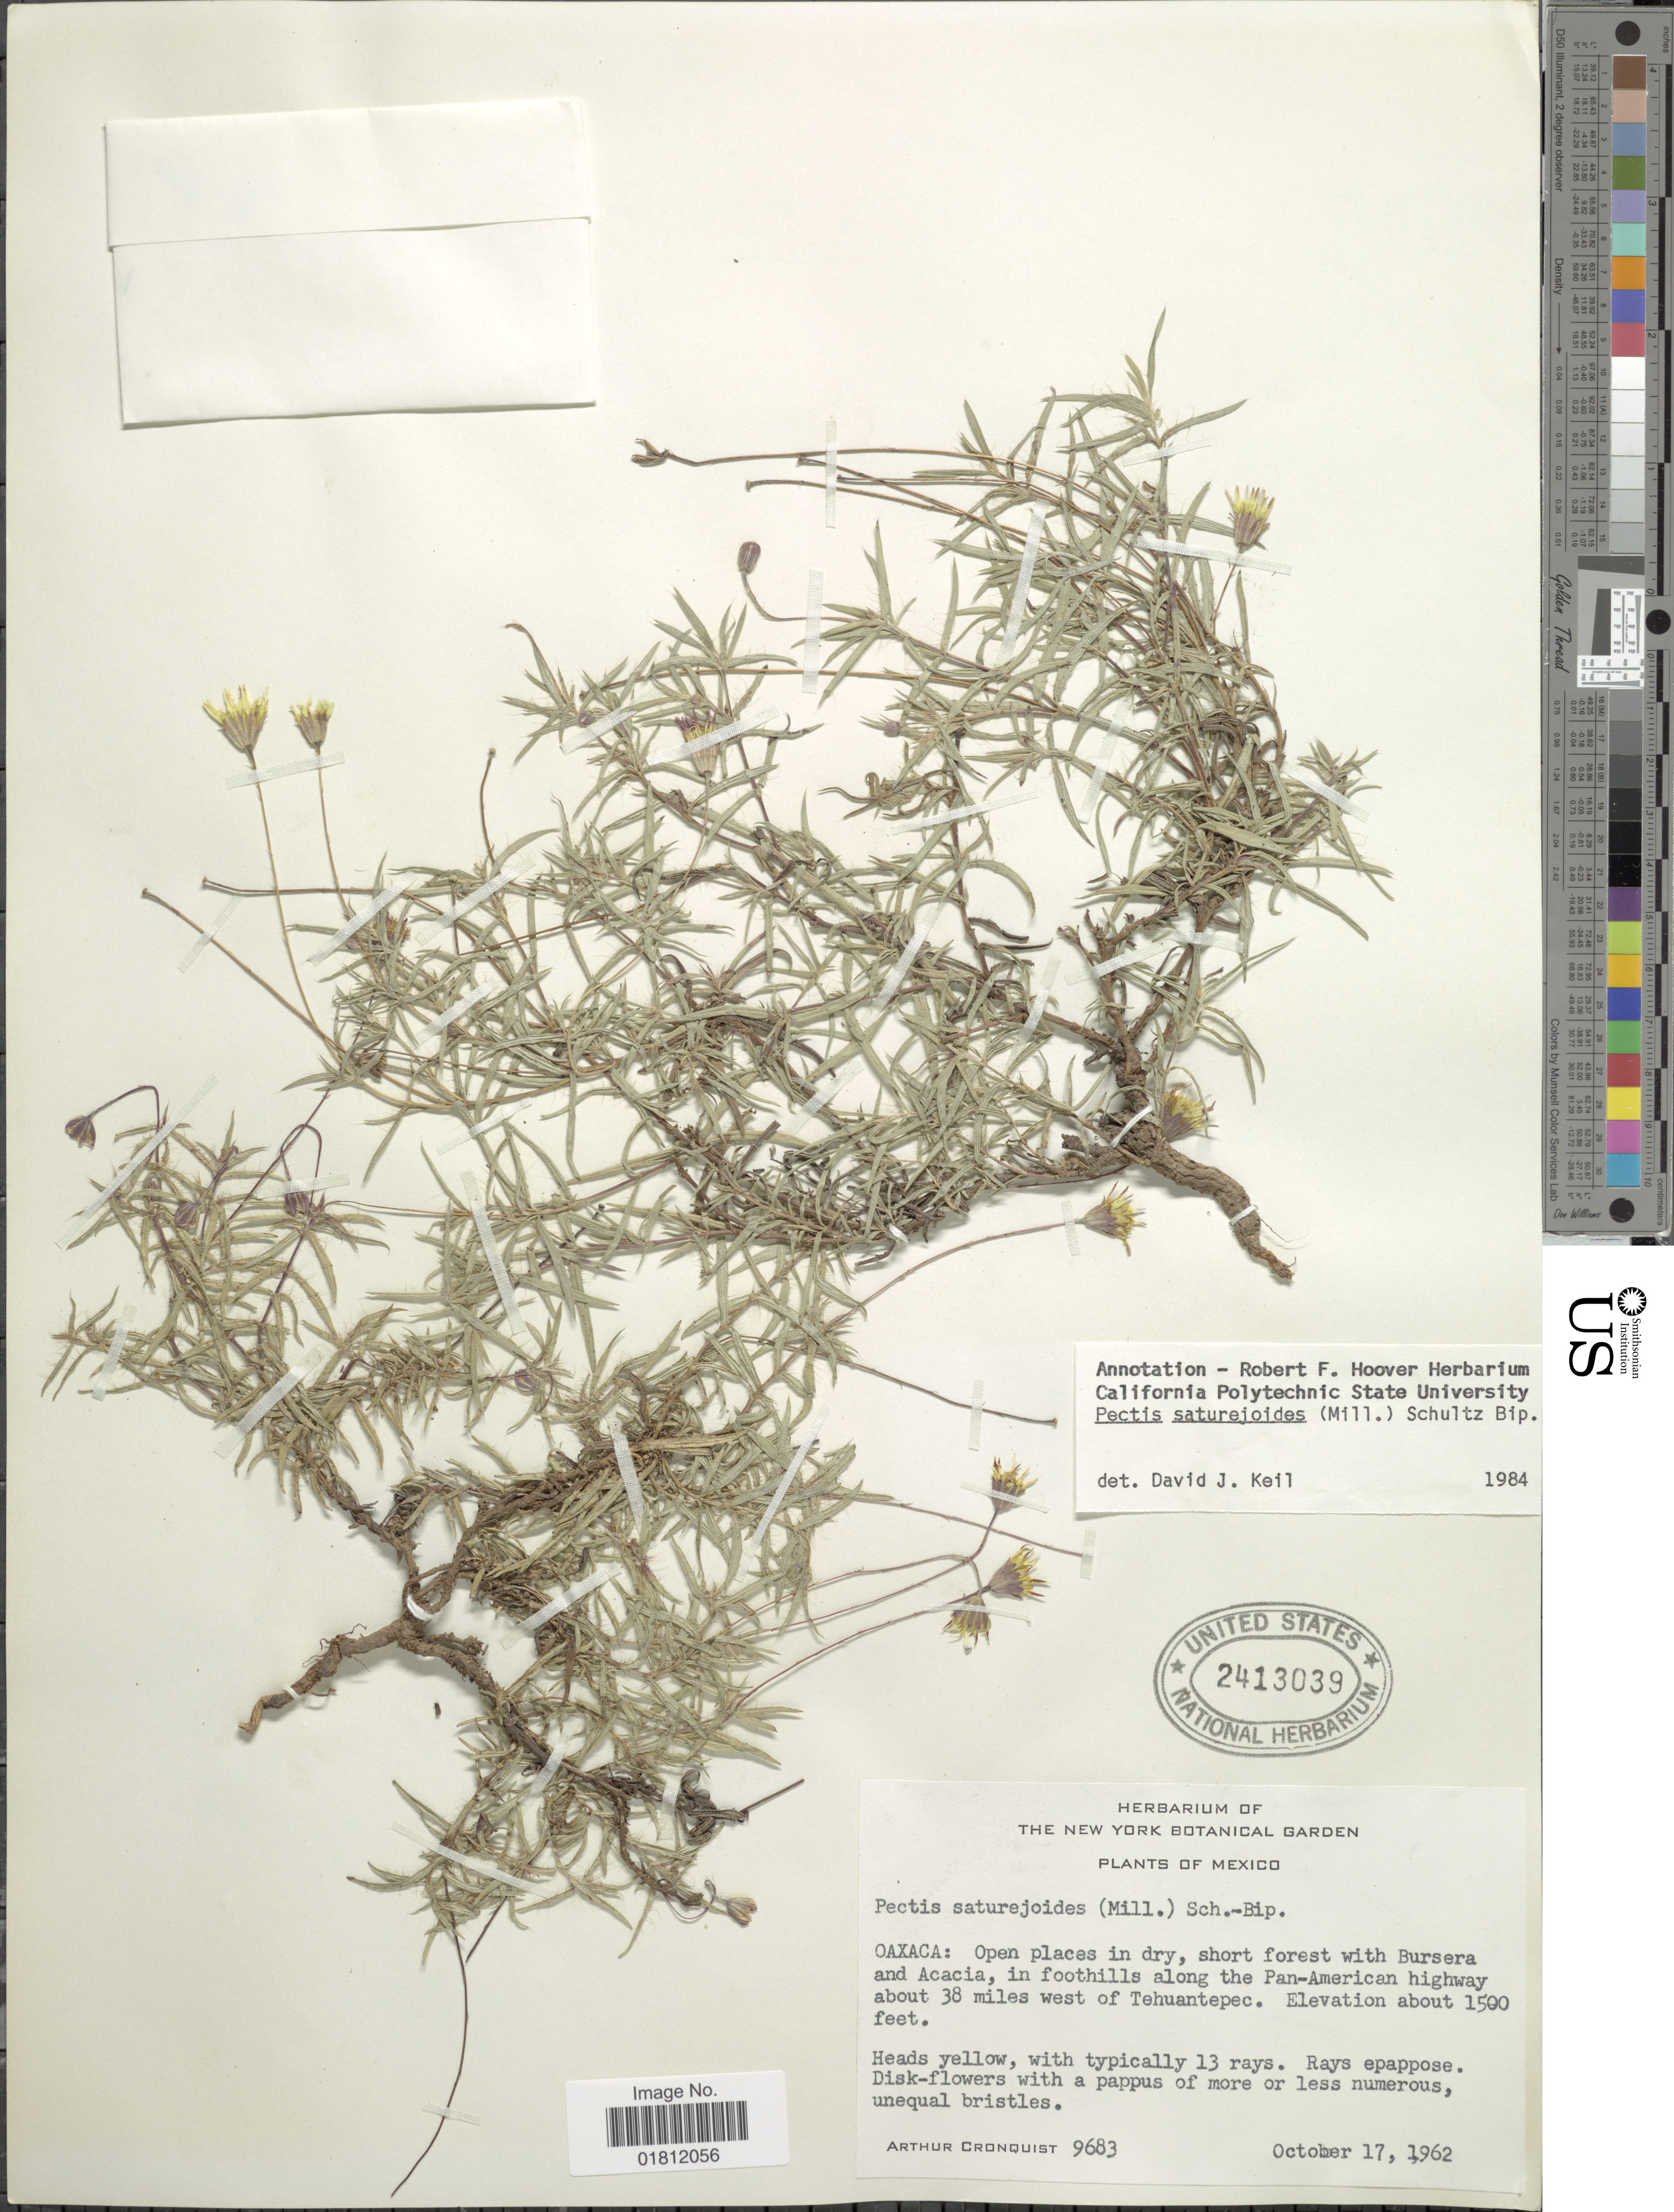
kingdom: Plantae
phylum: Tracheophyta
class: Magnoliopsida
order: Asterales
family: Asteraceae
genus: Pectis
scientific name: Pectis saturejoides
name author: (Mill.) Sch. Bip.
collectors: A. J. Cronquist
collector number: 9683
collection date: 1962-10-17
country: Mexico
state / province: Oaxaca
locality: Oaxaca: Open places in dry, short forest with Bursera and Acacia, in foothills along the Pan-American highway about 38 miles west of Tehuantepec.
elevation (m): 457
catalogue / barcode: US 2413039